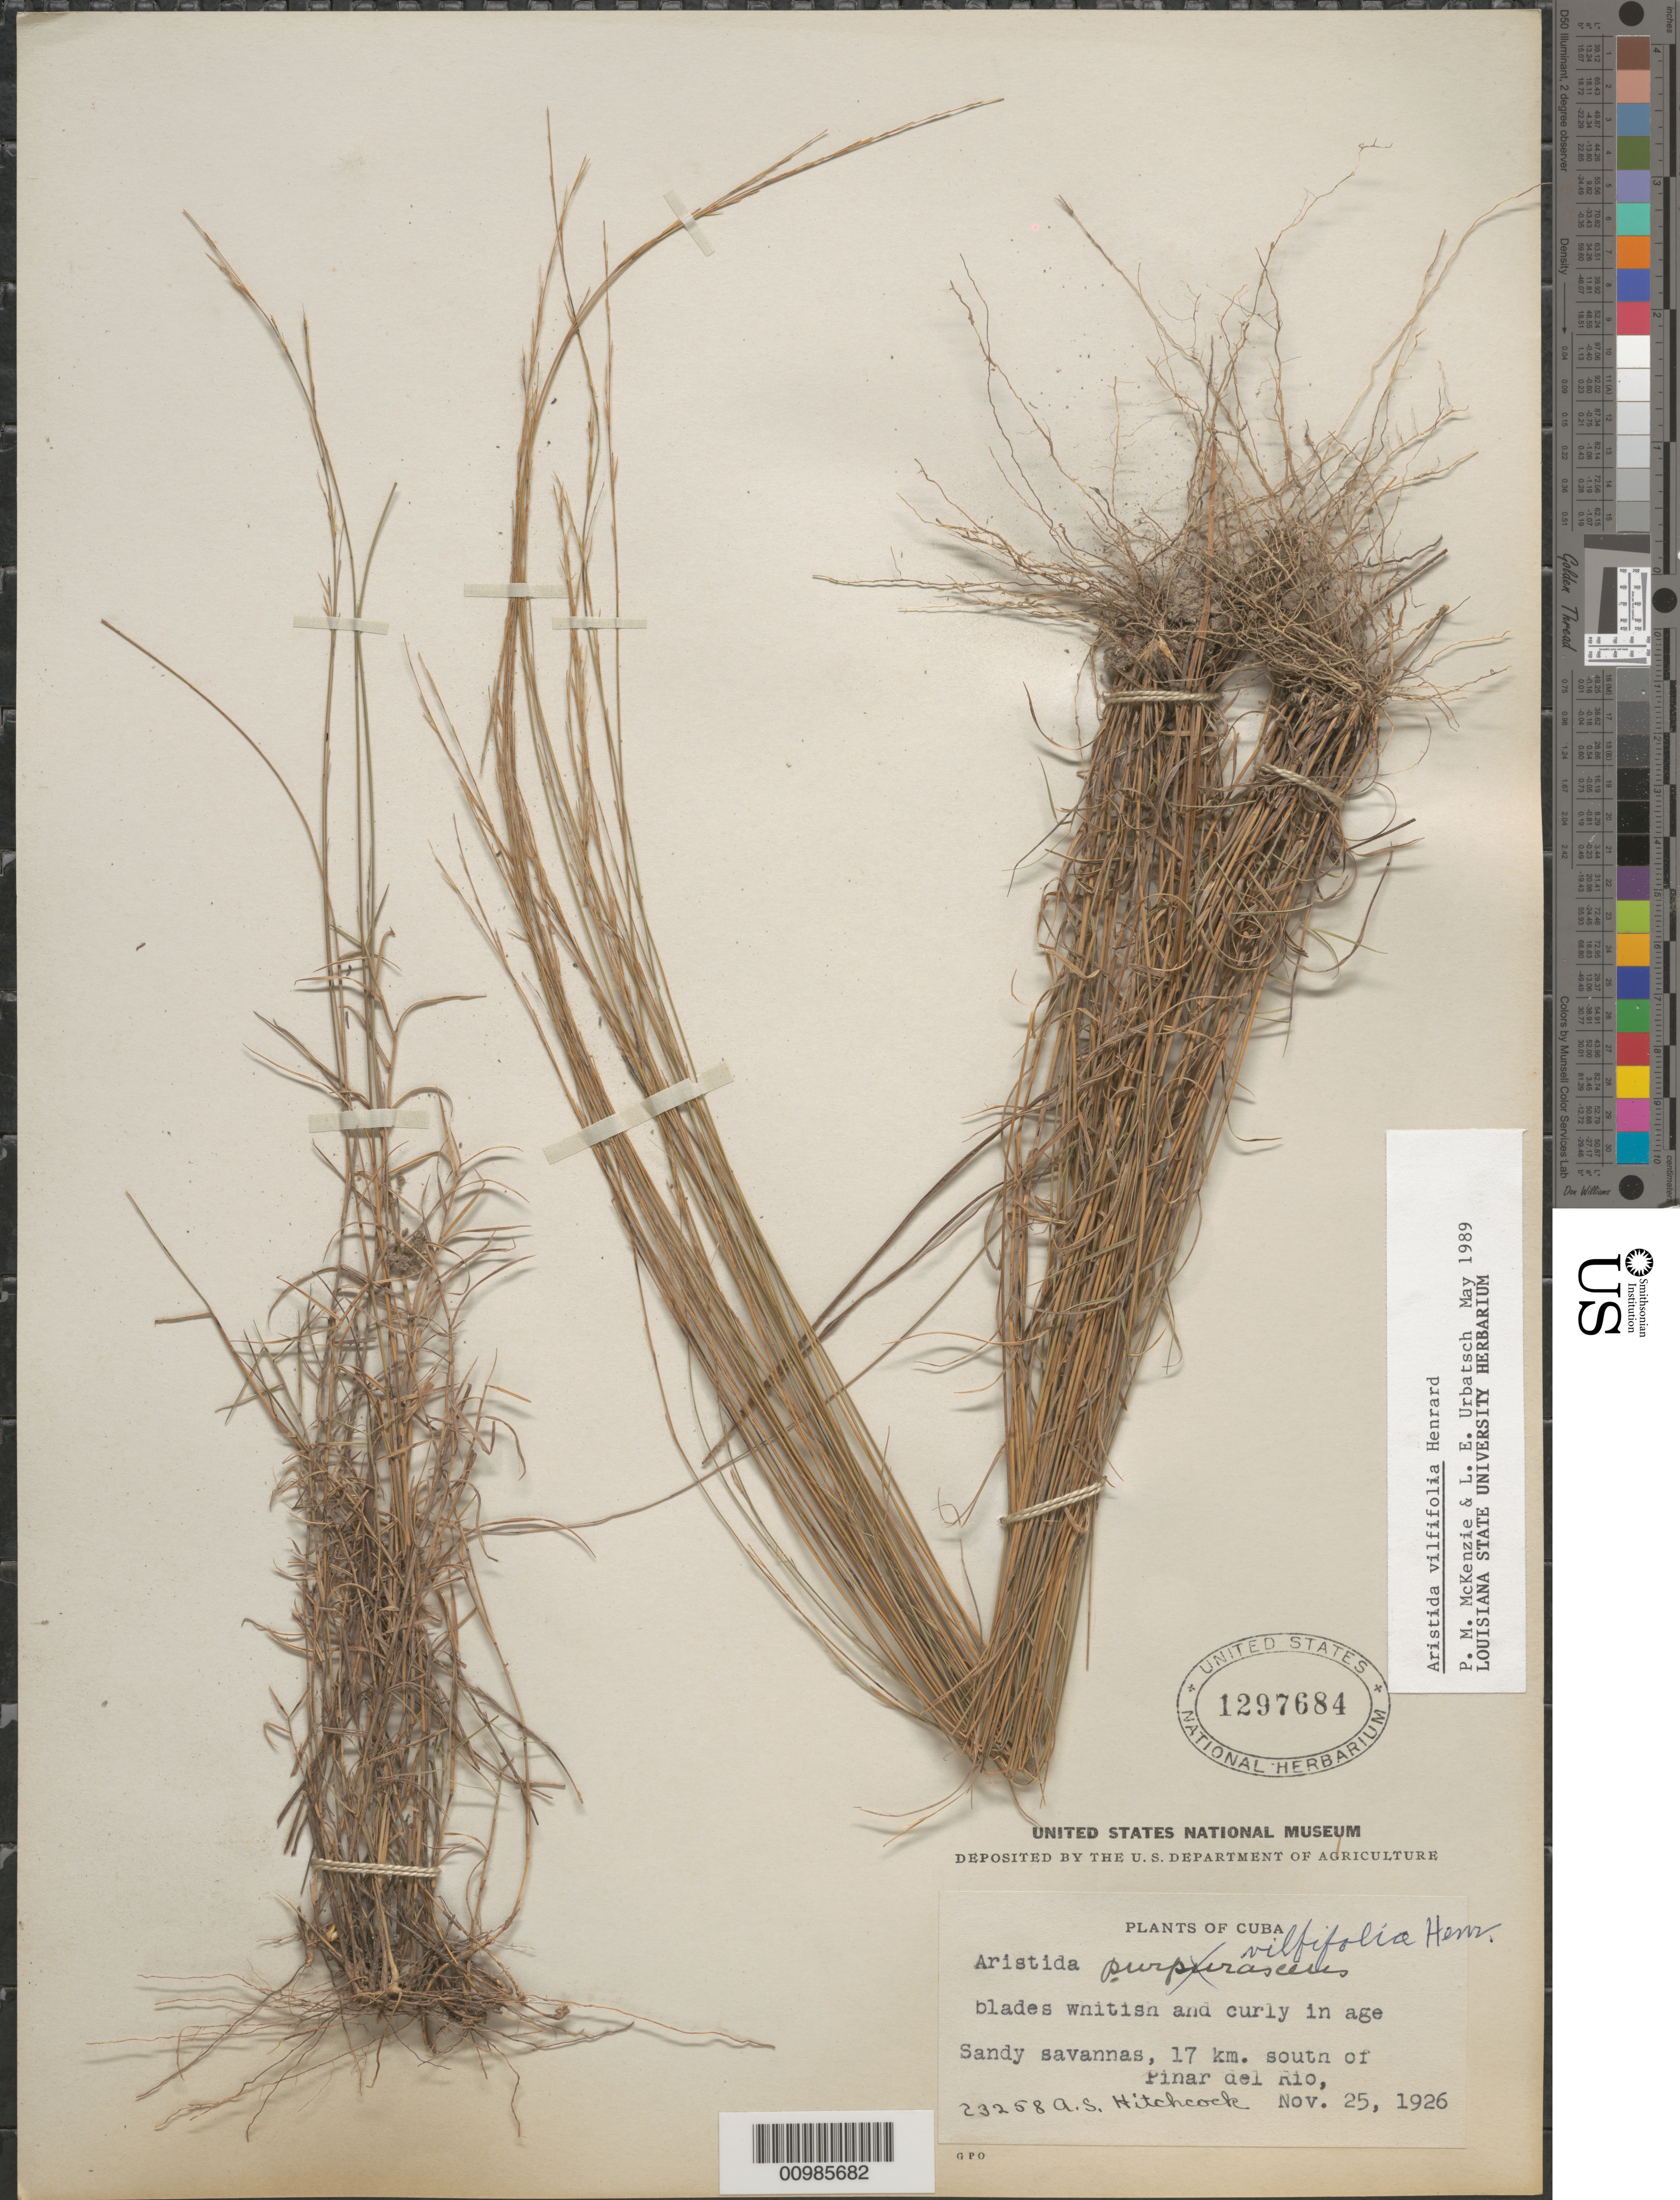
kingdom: Plantae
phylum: Tracheophyta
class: Liliopsida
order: Poales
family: Poaceae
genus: Aristida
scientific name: Aristida vilfifolia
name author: Henr.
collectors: A. S. Hitchcock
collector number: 23258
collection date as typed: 25 Nov 1926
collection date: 1926-11-25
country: Cuba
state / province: Pinar del Rio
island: Cuba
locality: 17 km south of Pinar del Rio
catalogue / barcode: US 1297684